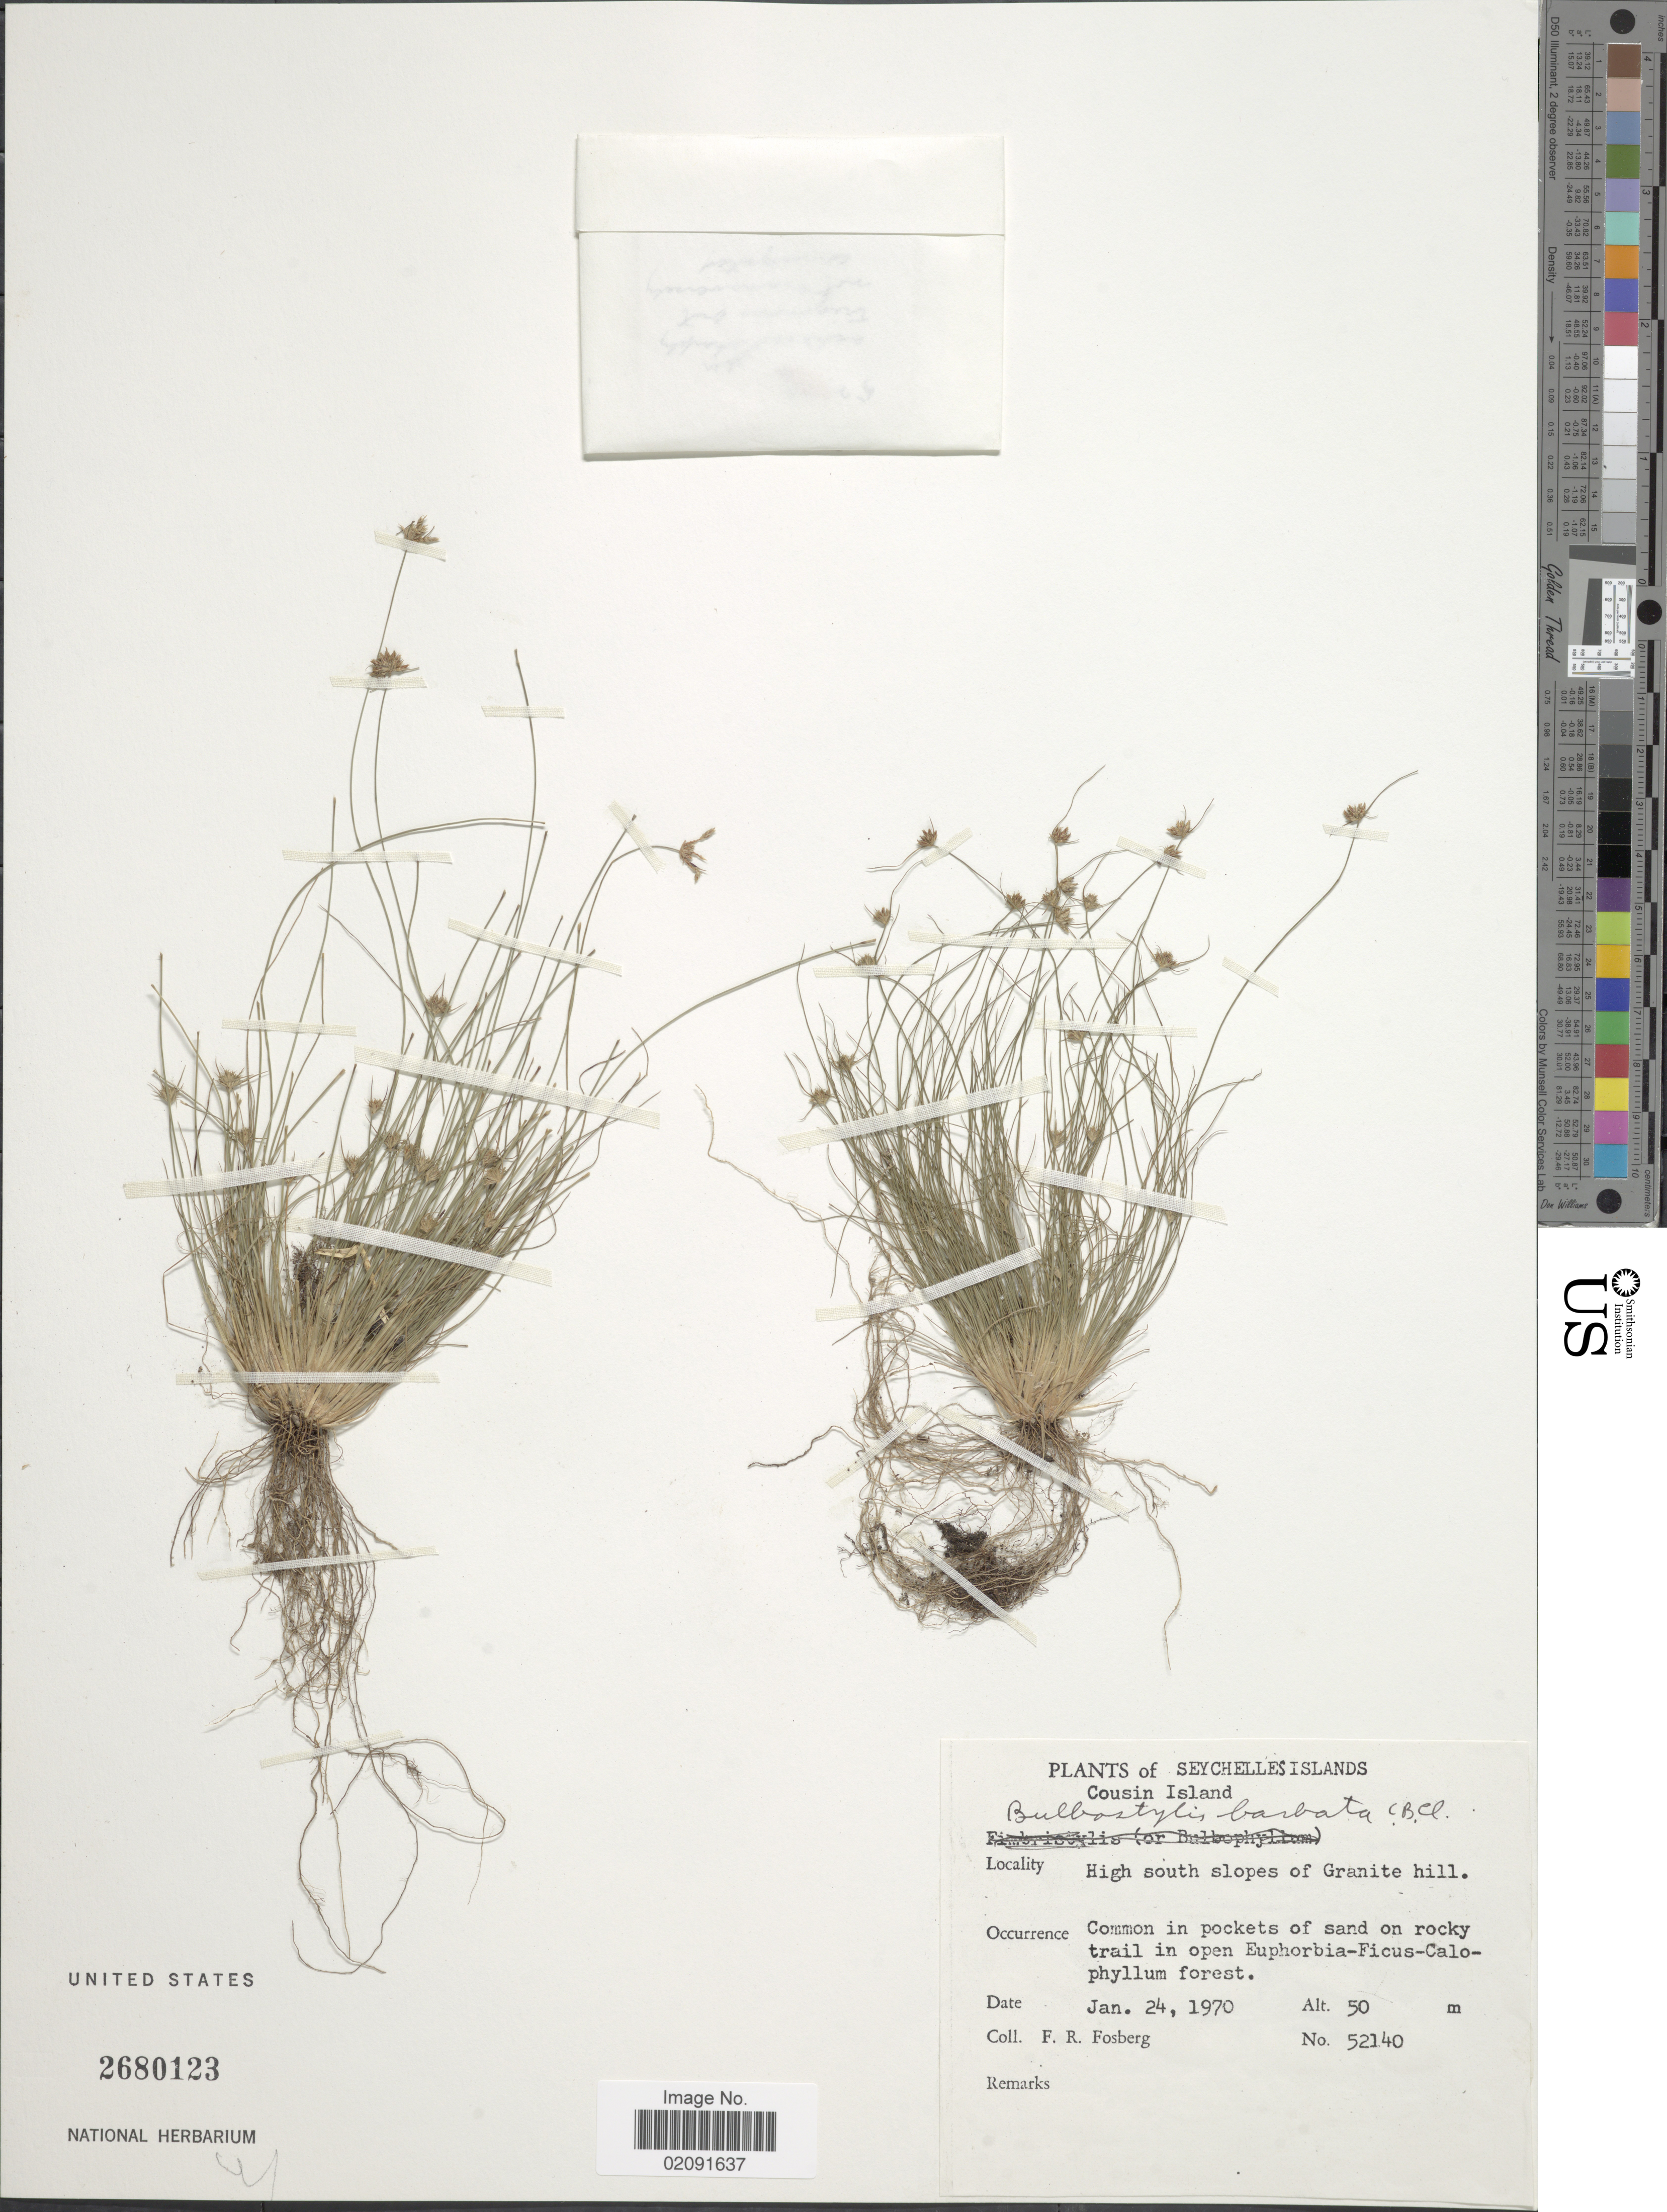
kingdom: Plantae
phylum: Tracheophyta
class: Liliopsida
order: Poales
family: Cyperaceae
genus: Bulbostylis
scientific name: Bulbostylis barbata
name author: (Rottb.) C.B. Clarke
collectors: F. R. Fosberg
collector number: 52140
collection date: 1970-01-24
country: Seychelles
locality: Cousin Island. High south slopes of Granite hill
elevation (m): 50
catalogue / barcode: US 2680123